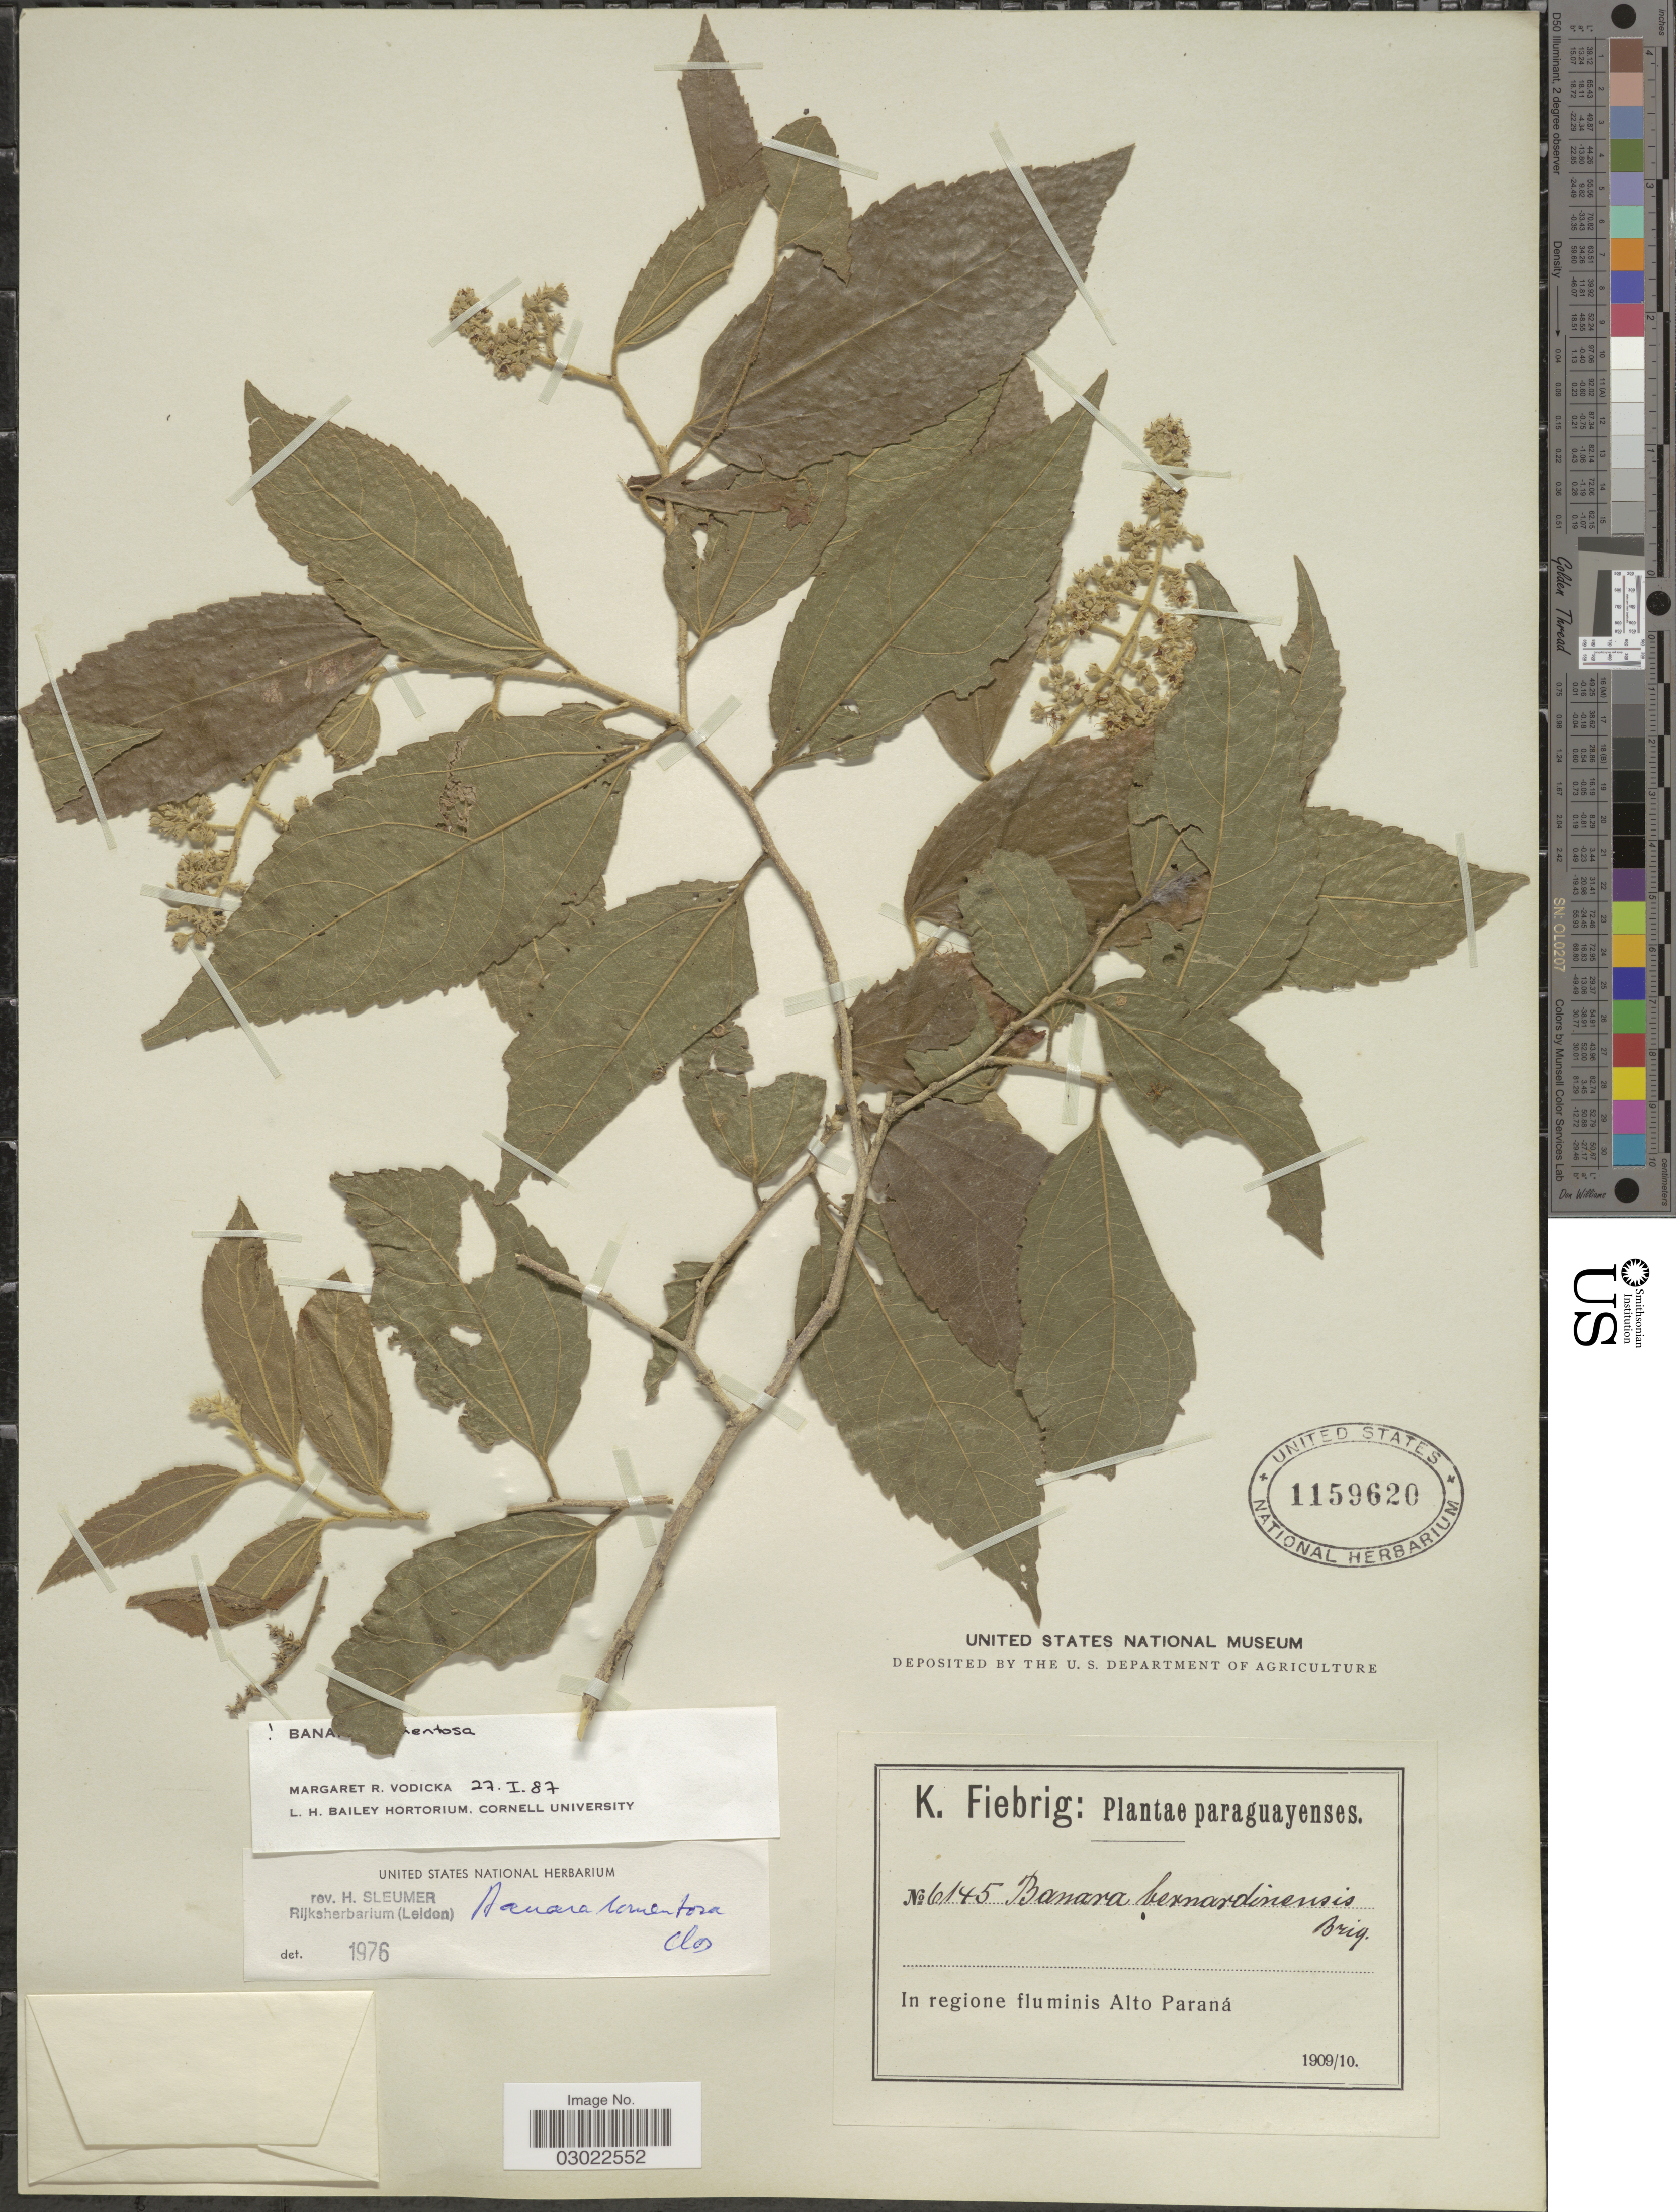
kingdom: Plantae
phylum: Tracheophyta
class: Magnoliopsida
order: Malpighiales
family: Salicaceae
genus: Banara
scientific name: Banara tomentosa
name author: Clos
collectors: K. Fiebrig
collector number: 6145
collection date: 1909/1910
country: Paraguay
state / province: Alto Parana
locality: In regione fluminis Alto Paraná.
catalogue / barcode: US 1159620